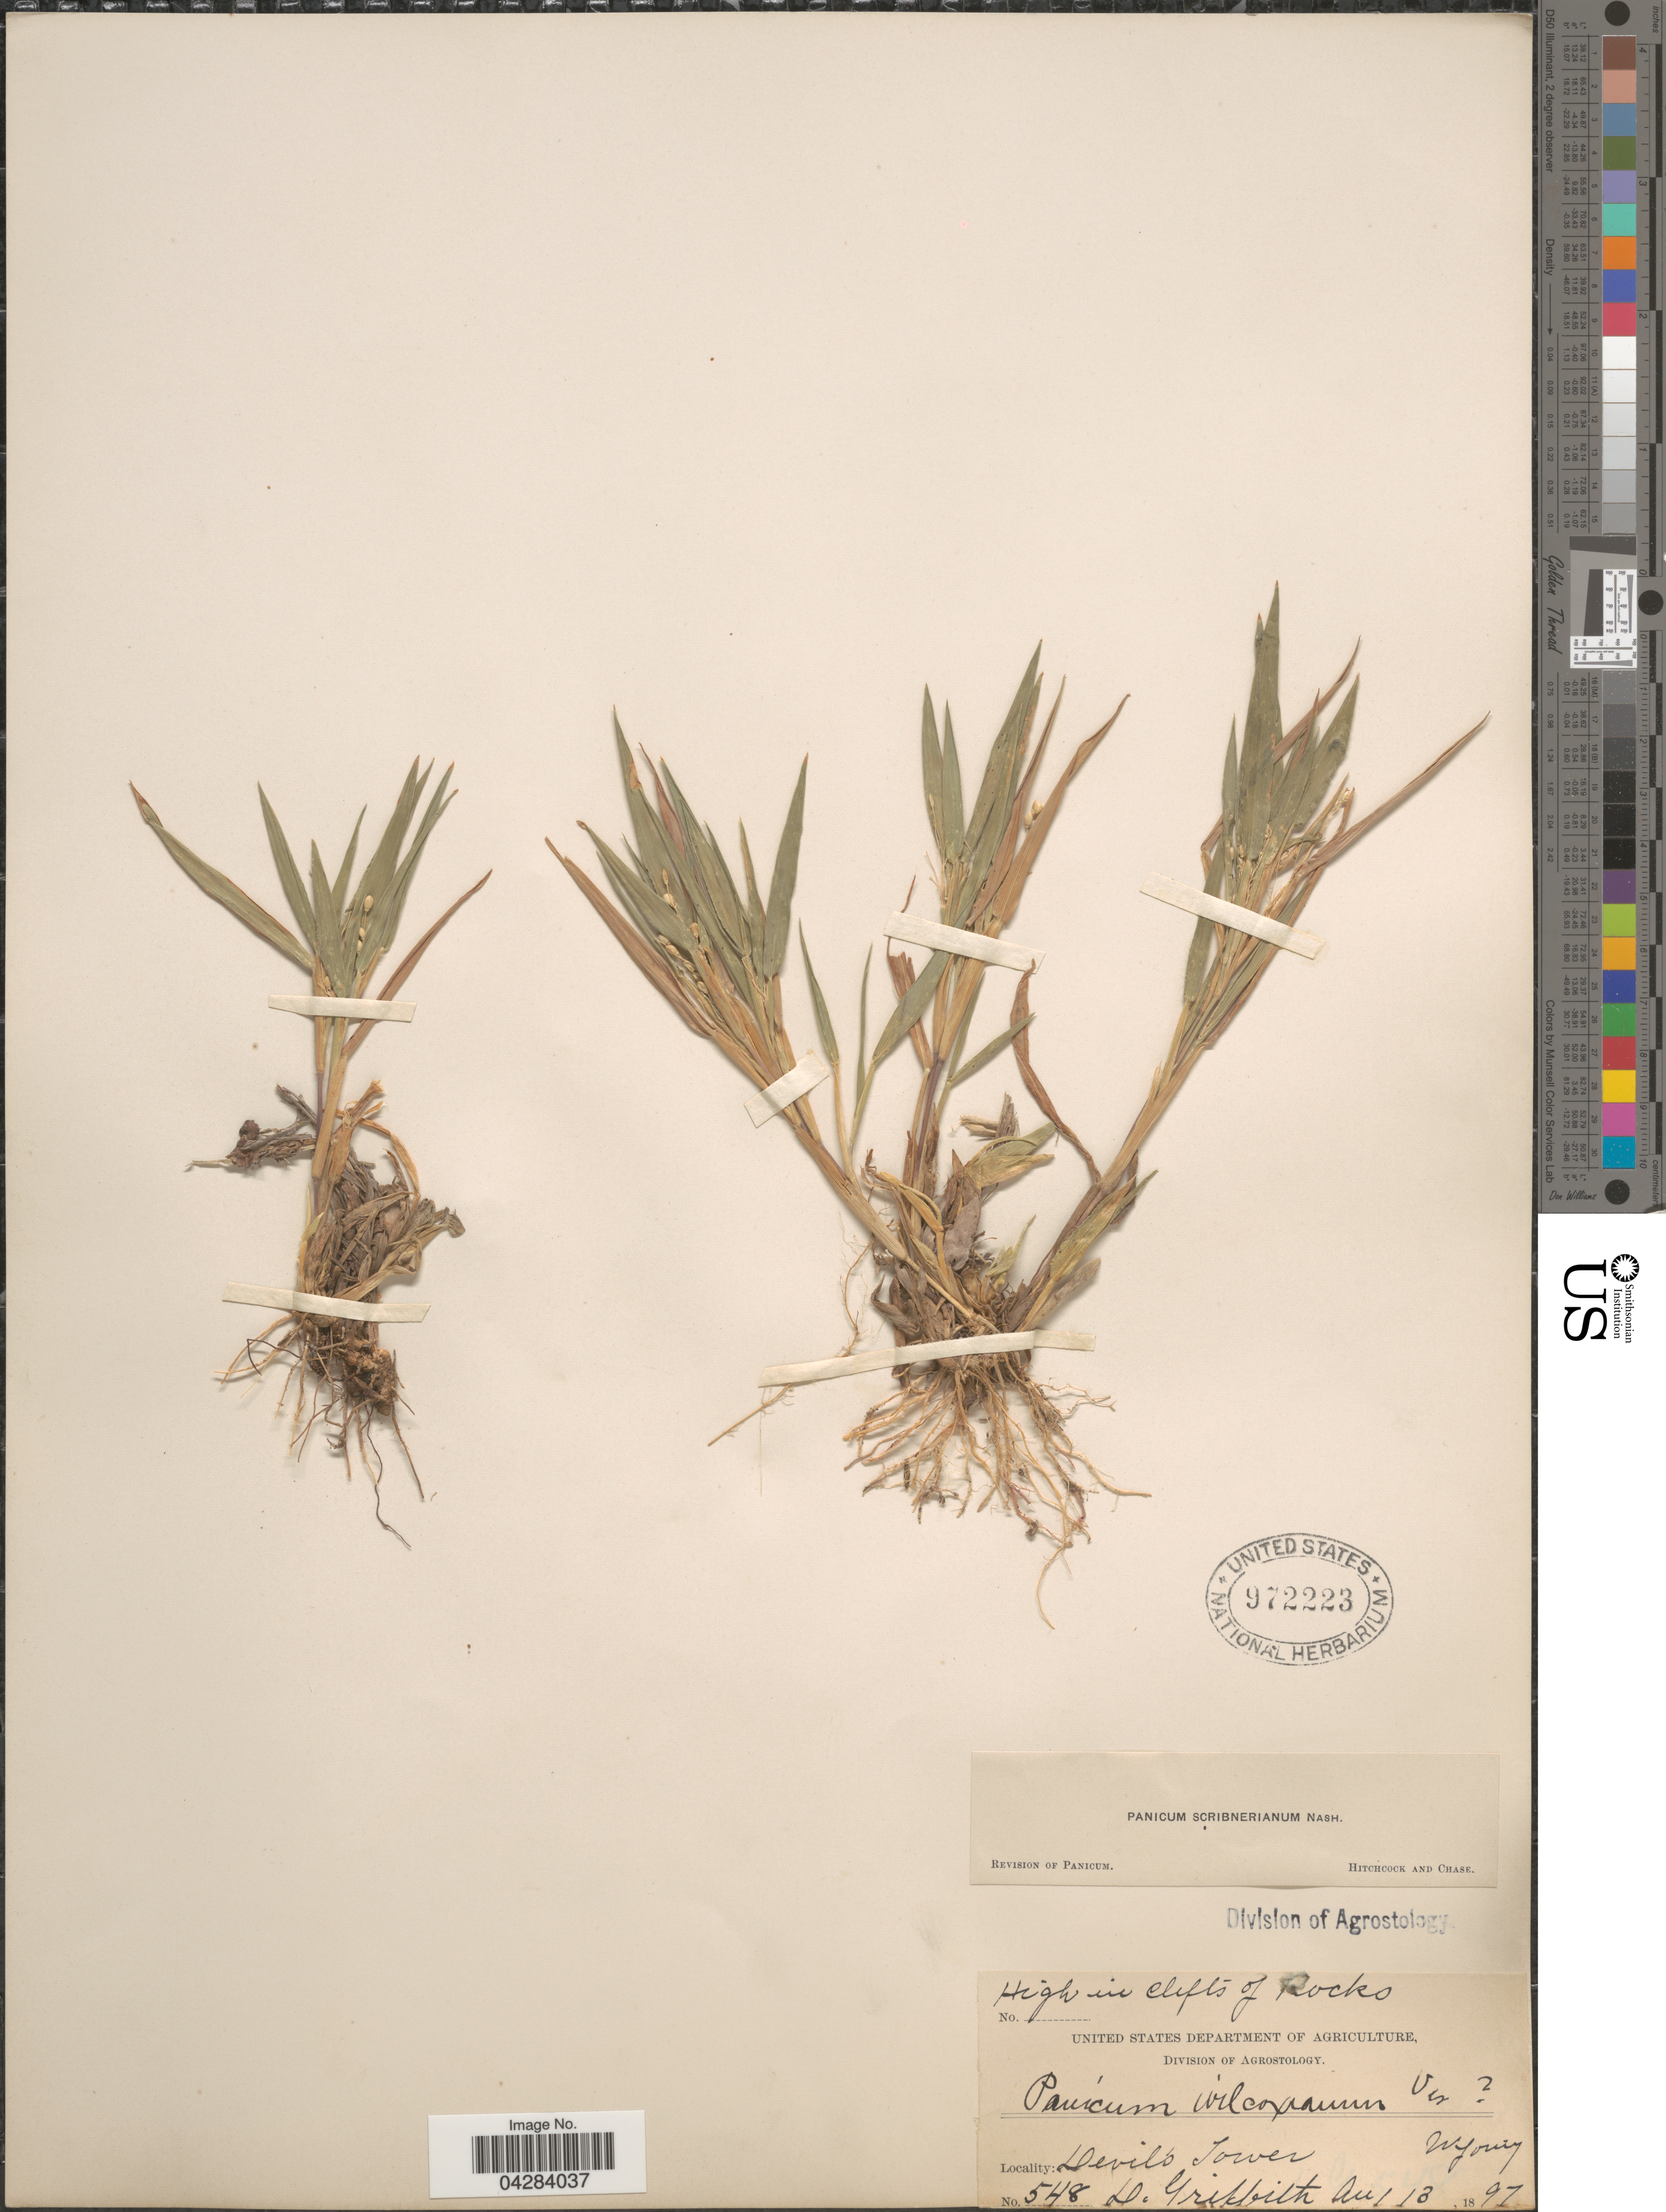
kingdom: Plantae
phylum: Tracheophyta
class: Liliopsida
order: Poales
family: Poaceae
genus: Dichanthelium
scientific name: Dichanthelium oligosanthes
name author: (Schult.) Gould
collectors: D. Griffiths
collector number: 548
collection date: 1897-08-13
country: United States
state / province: Wyoming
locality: Devil's Tower.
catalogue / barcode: US 972223